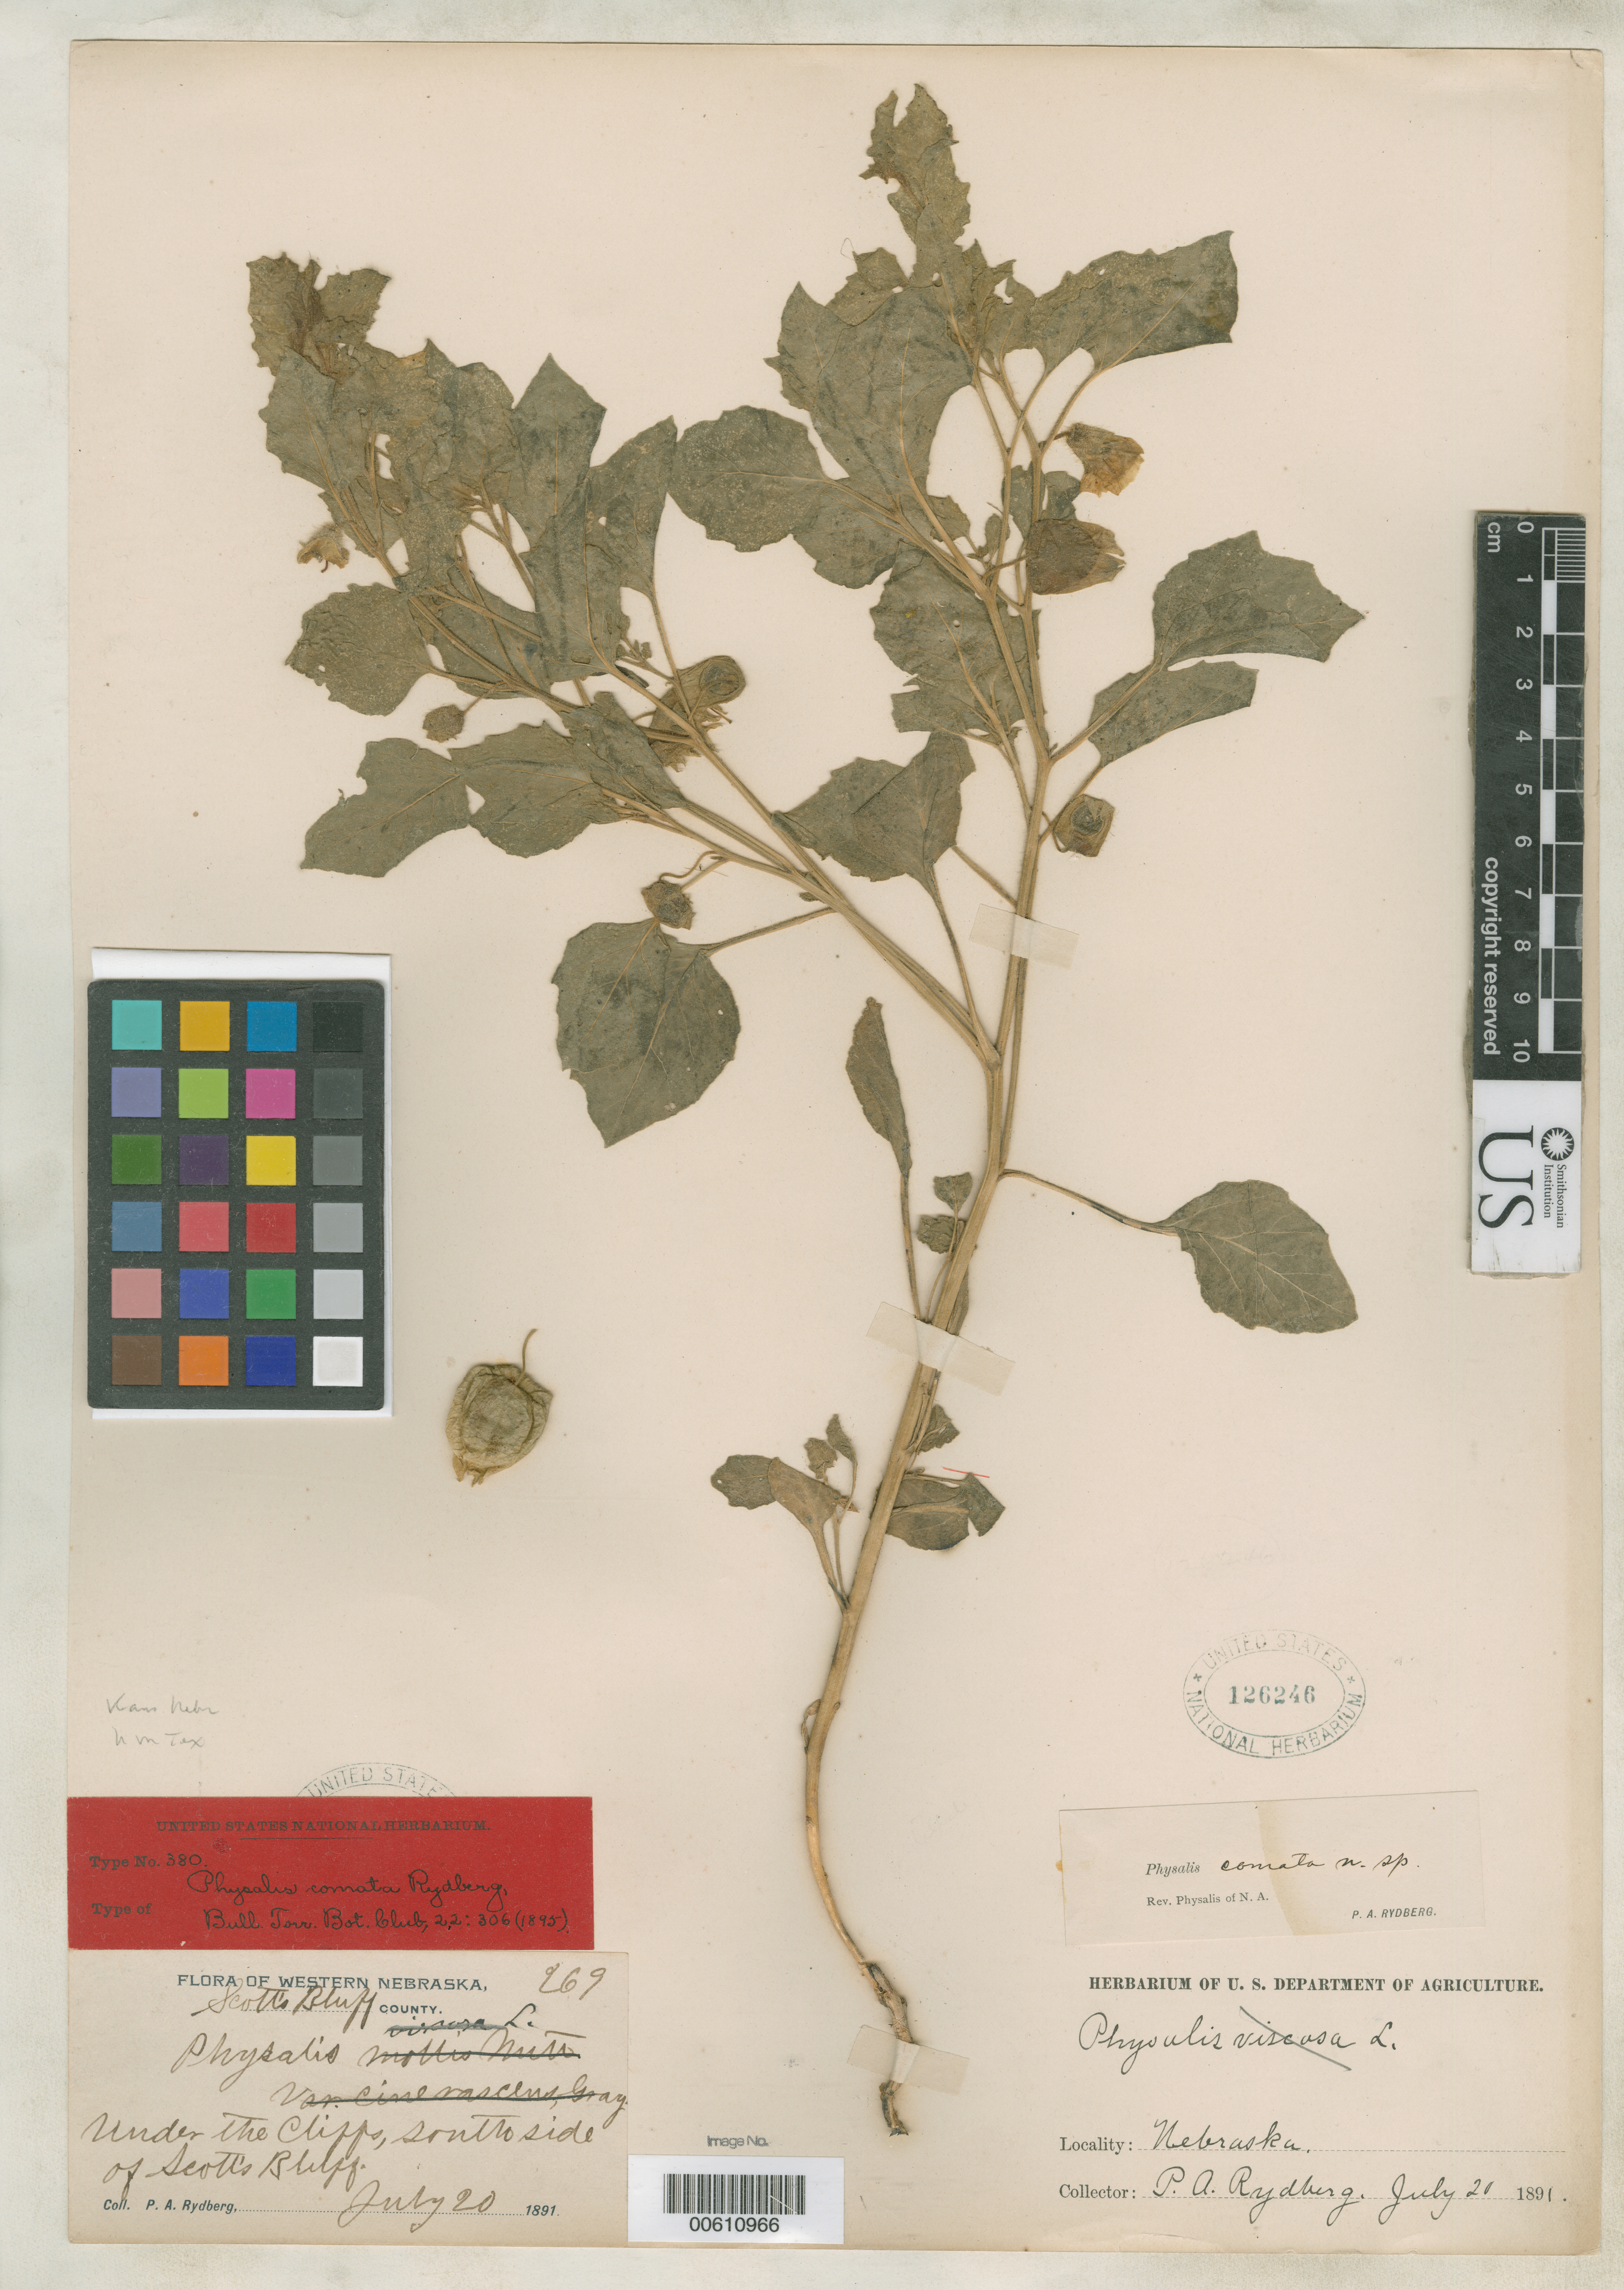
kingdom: Plantae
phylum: Tracheophyta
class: Magnoliopsida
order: Solanales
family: Solanaceae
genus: Physalis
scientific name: Physalis comata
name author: Rydb.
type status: Type Material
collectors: P. A. Rydberg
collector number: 269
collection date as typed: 20 Jul 1891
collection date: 1891-07-20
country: United States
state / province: Nebraska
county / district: Scott's Bluff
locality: South side of Scott's Bluff.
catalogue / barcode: US 126246